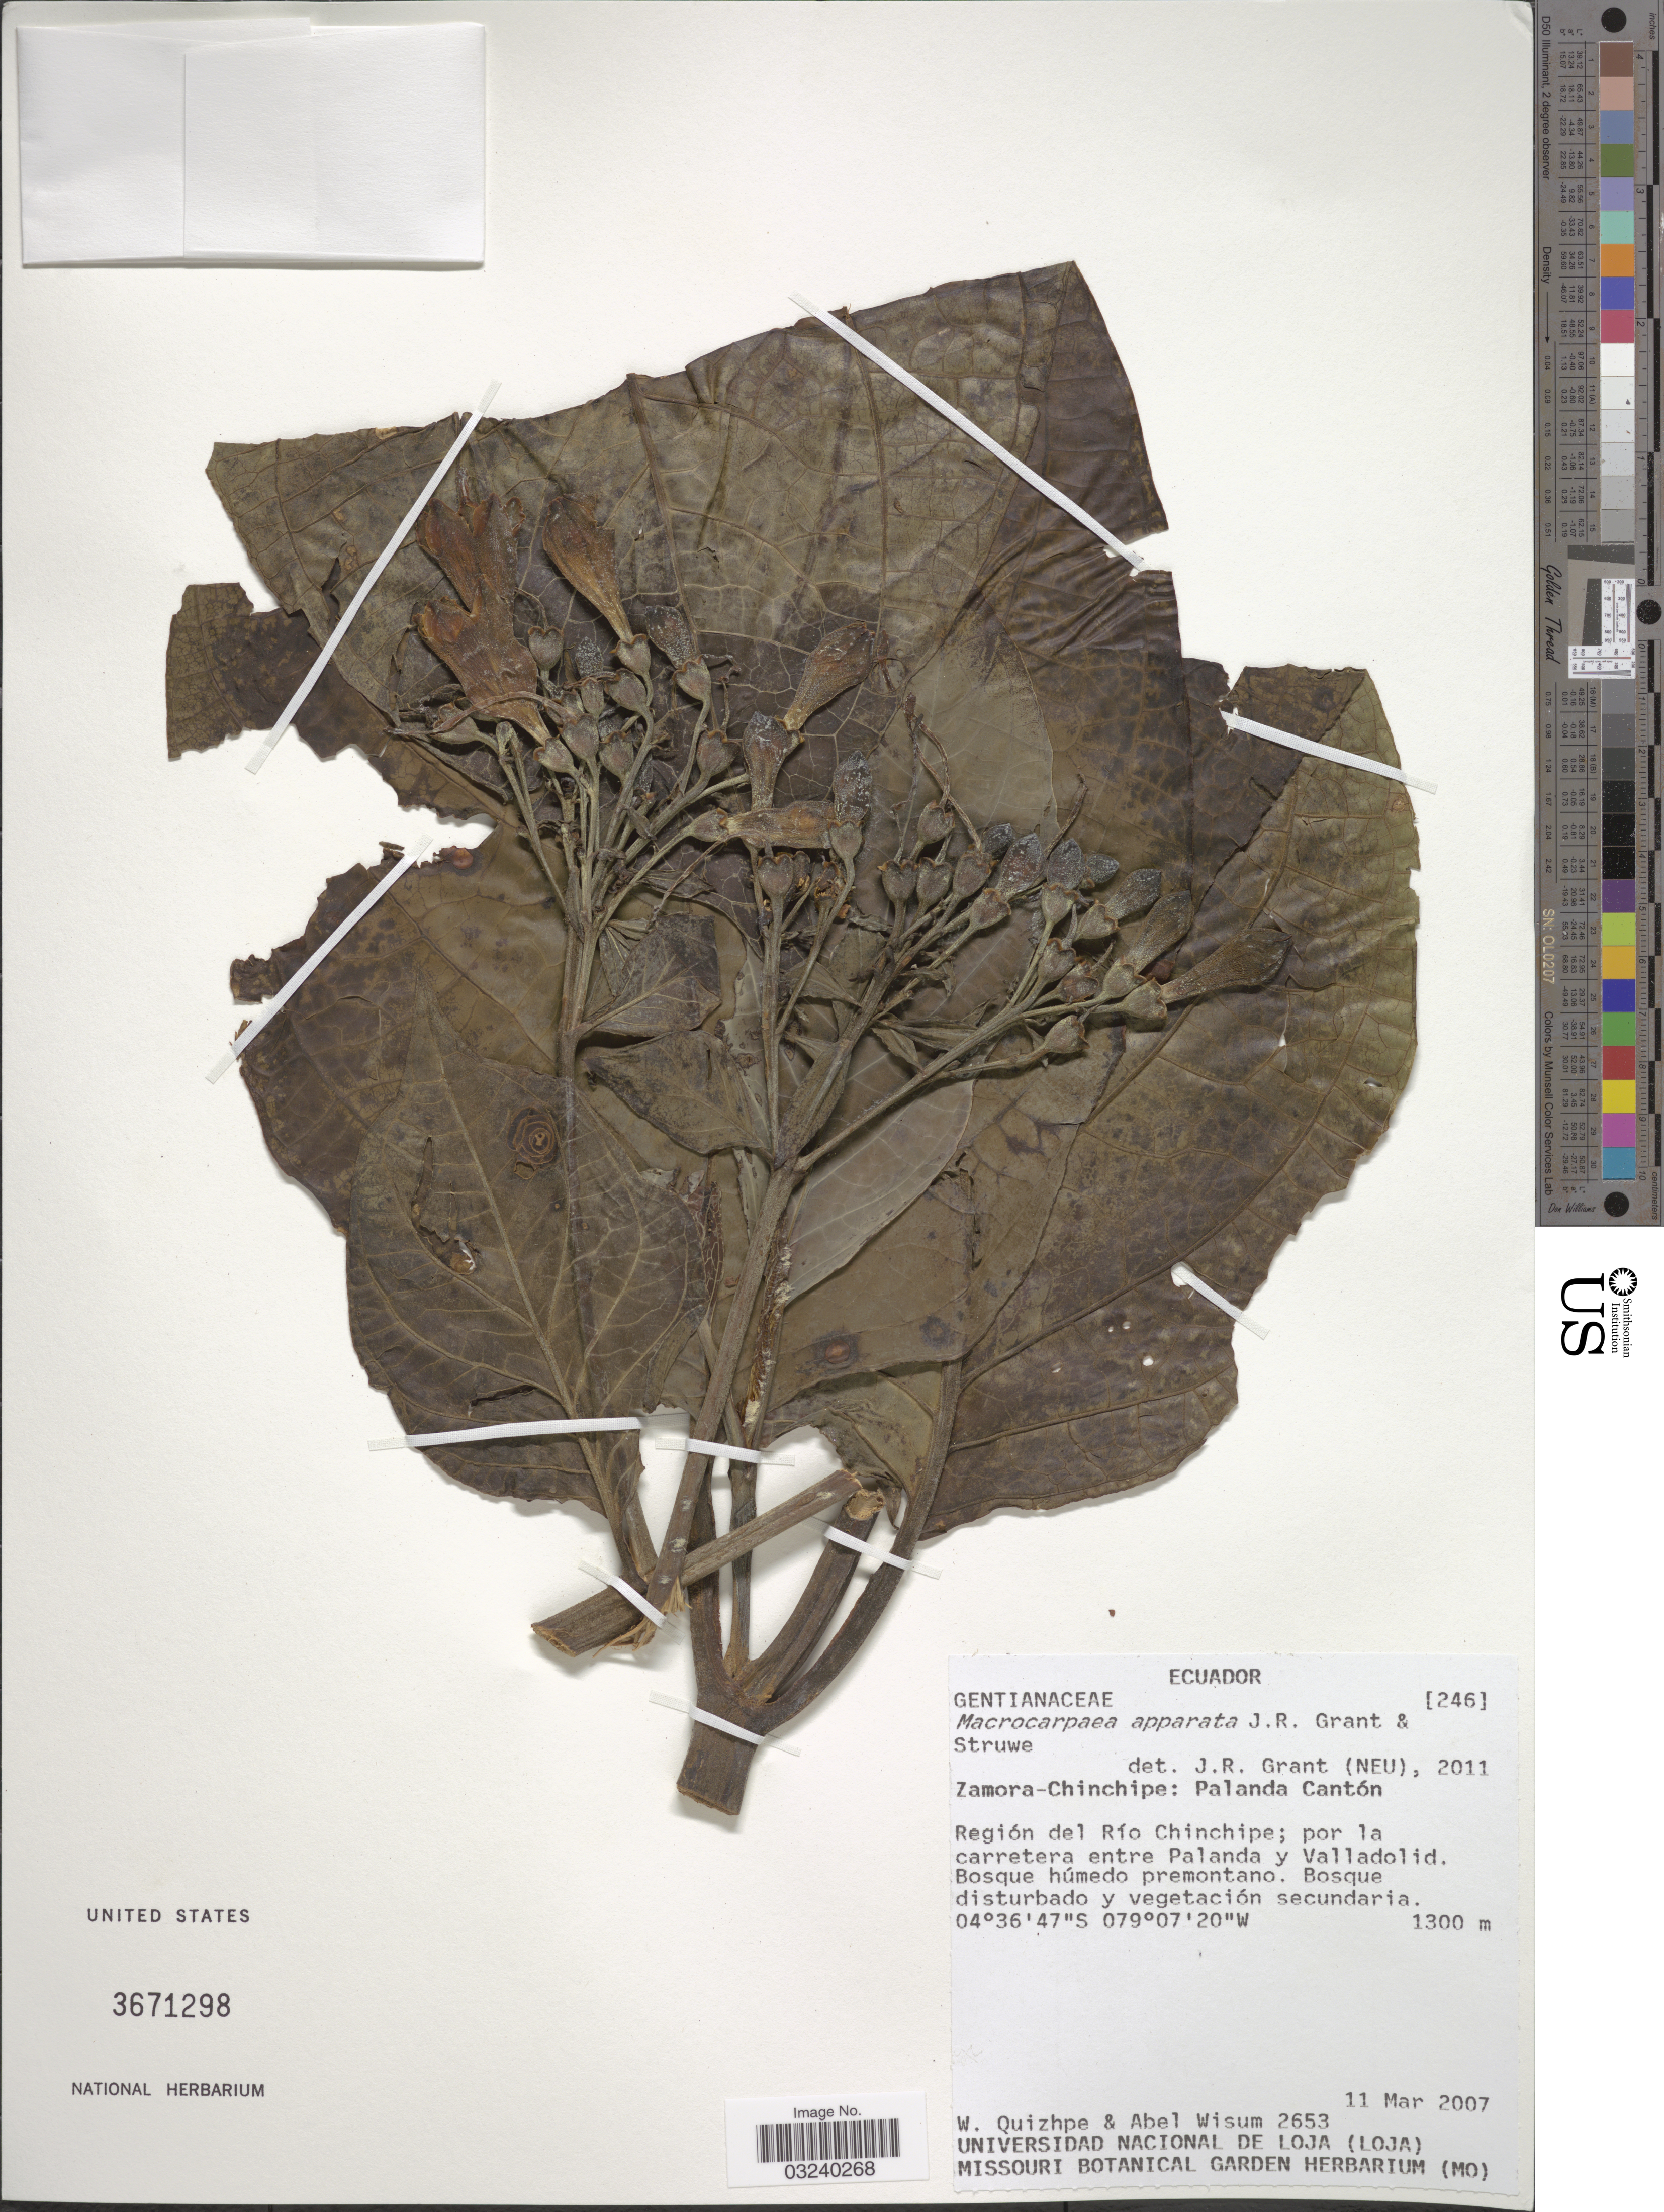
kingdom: Plantae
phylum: Tracheophyta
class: Magnoliopsida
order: Gentianales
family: Gentianaceae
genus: Macrocarpaea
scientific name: Macrocarpaea apparata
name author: J.R. Grant & Struwe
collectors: W. Quizhpe & A. Wisum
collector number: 2653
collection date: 2007-03-11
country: Ecuador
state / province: Zamora-Chinchipe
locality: Palanda Cantón, Región del Río Chinchipe; por la carretera entre Palanda y Valladolid.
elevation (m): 1300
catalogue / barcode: US 3671298